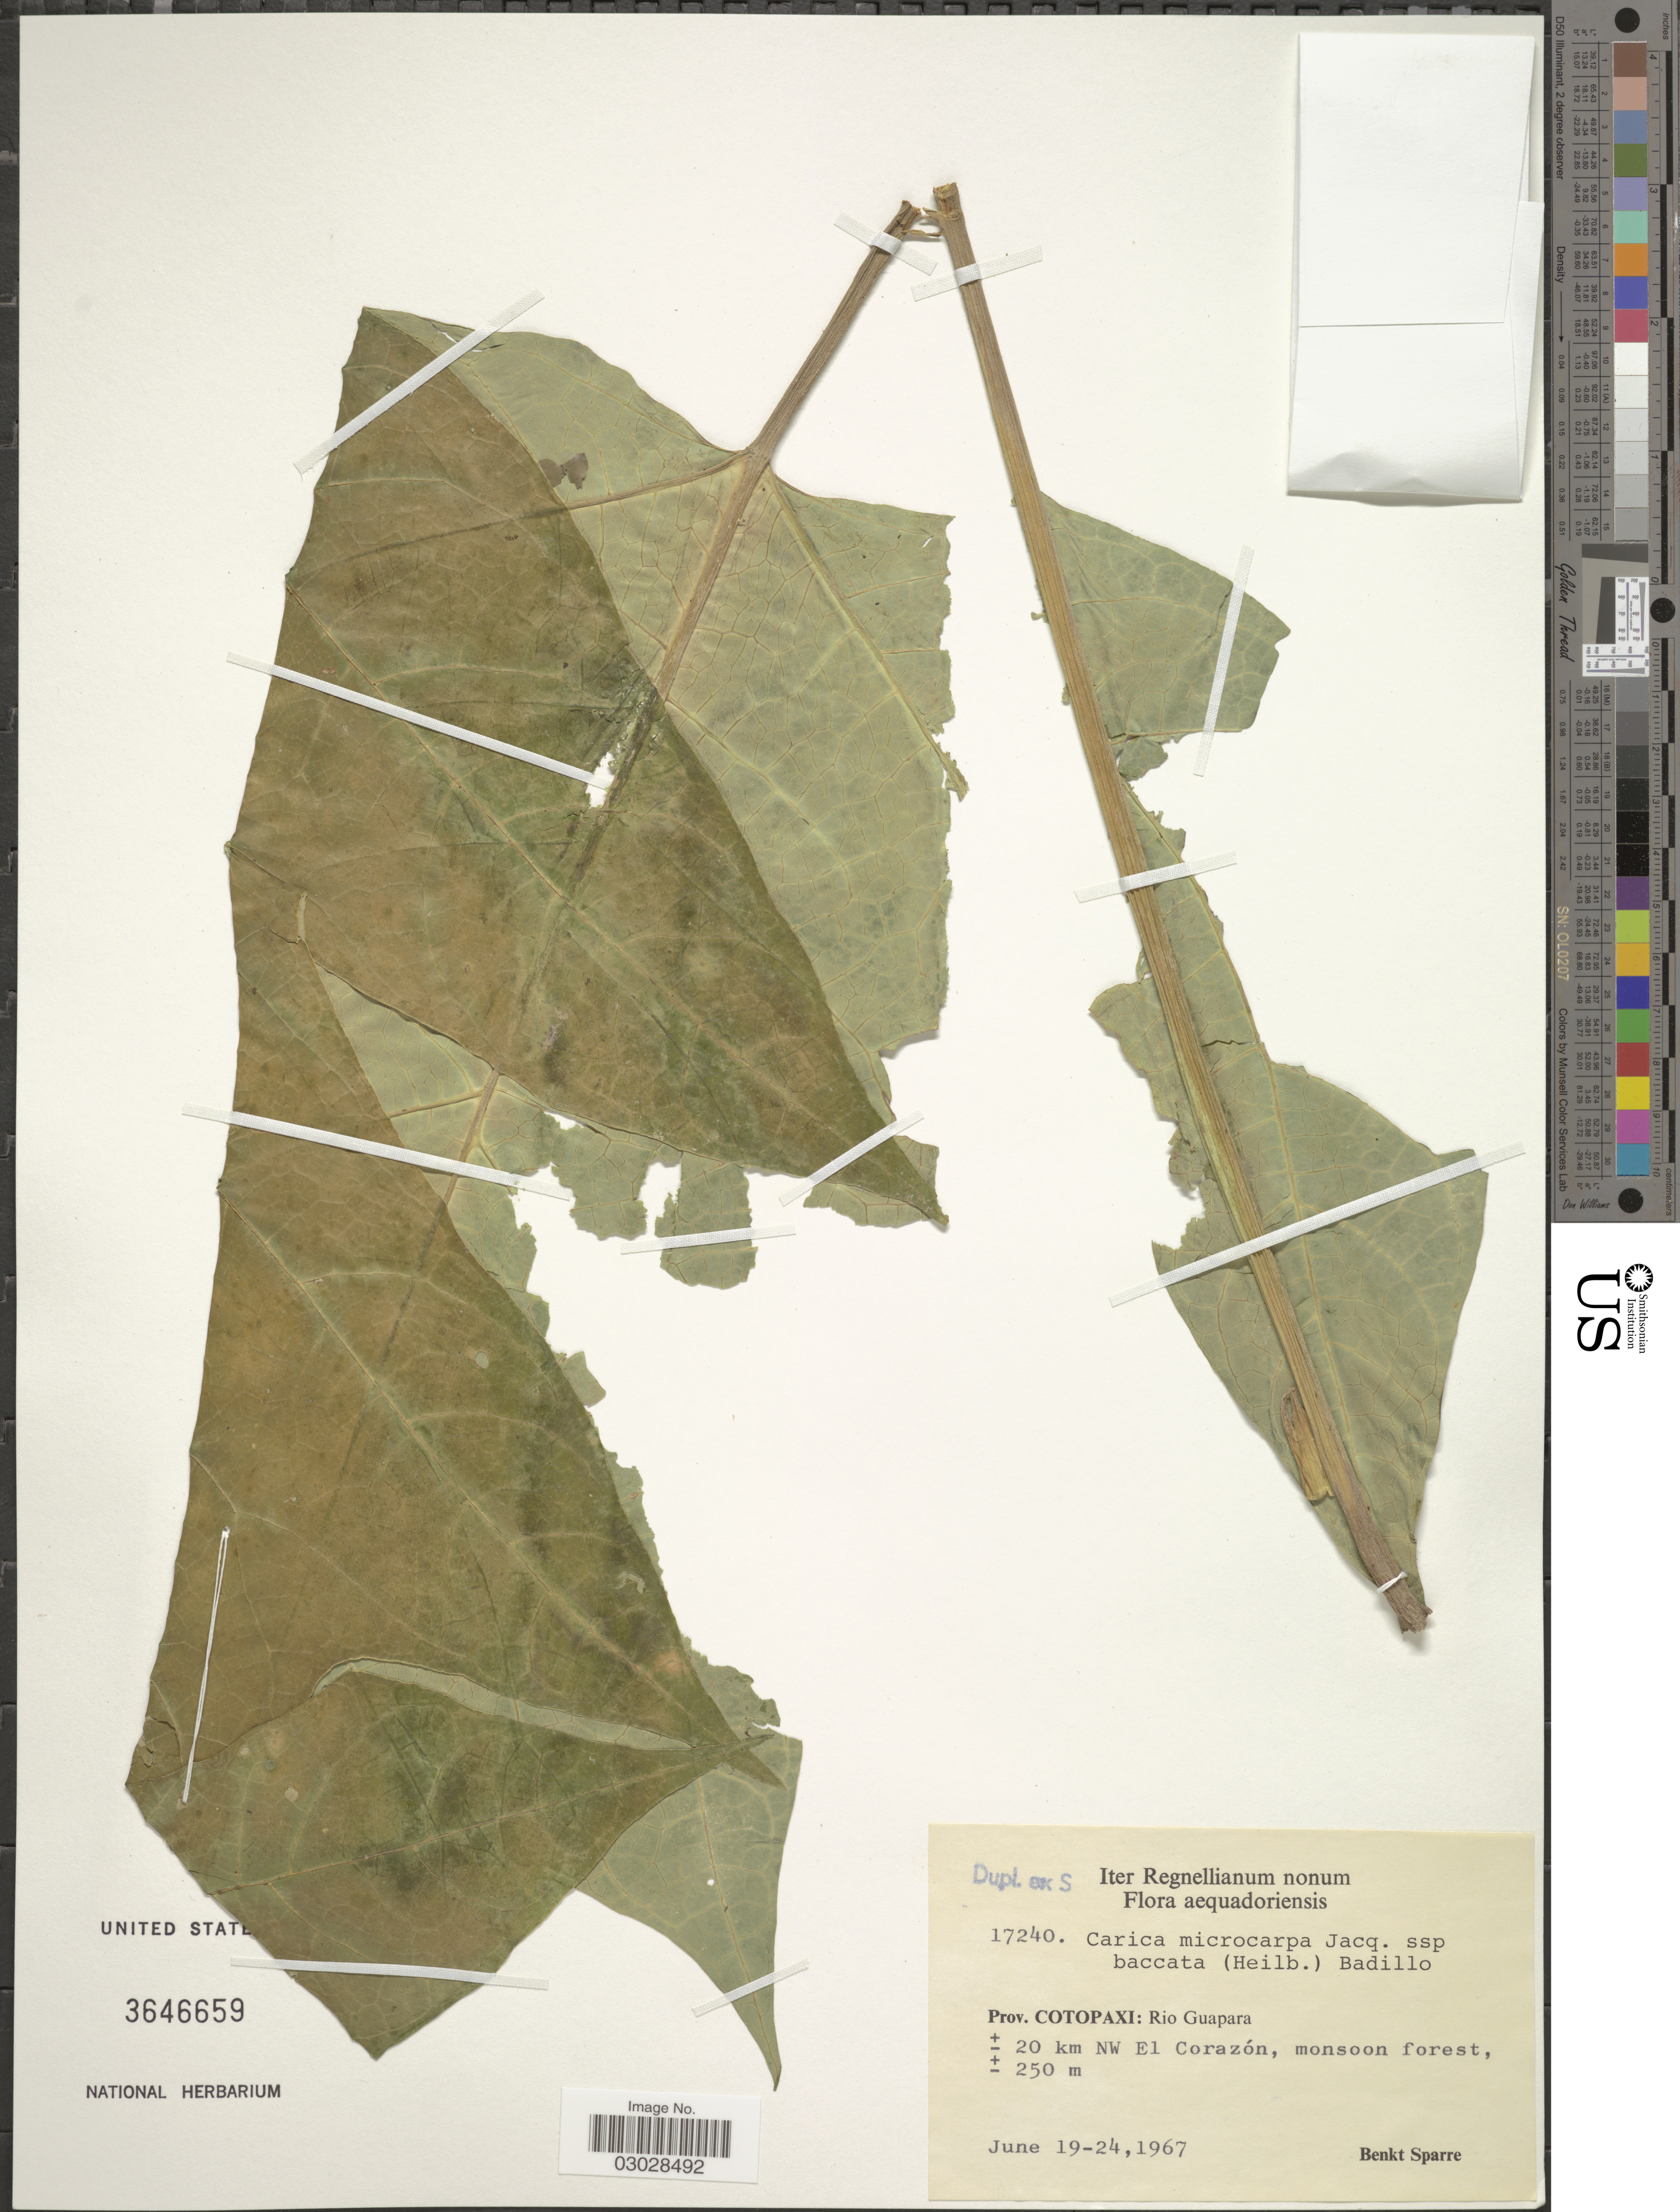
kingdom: Plantae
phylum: Tracheophyta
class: Magnoliopsida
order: Brassicales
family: Caricaceae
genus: Vasconcellea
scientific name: Vasconcellea microcarpa subsp. baccata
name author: (Heilborn) V.M. Badillo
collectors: B. Sparre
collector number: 17240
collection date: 1967-06-19/1967-06-24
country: Ecuador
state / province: Cotopaxi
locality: Prov. Cotopaxi: Rio Guapara, ± 20 km NW E Corazón.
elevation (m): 250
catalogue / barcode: US 3646659